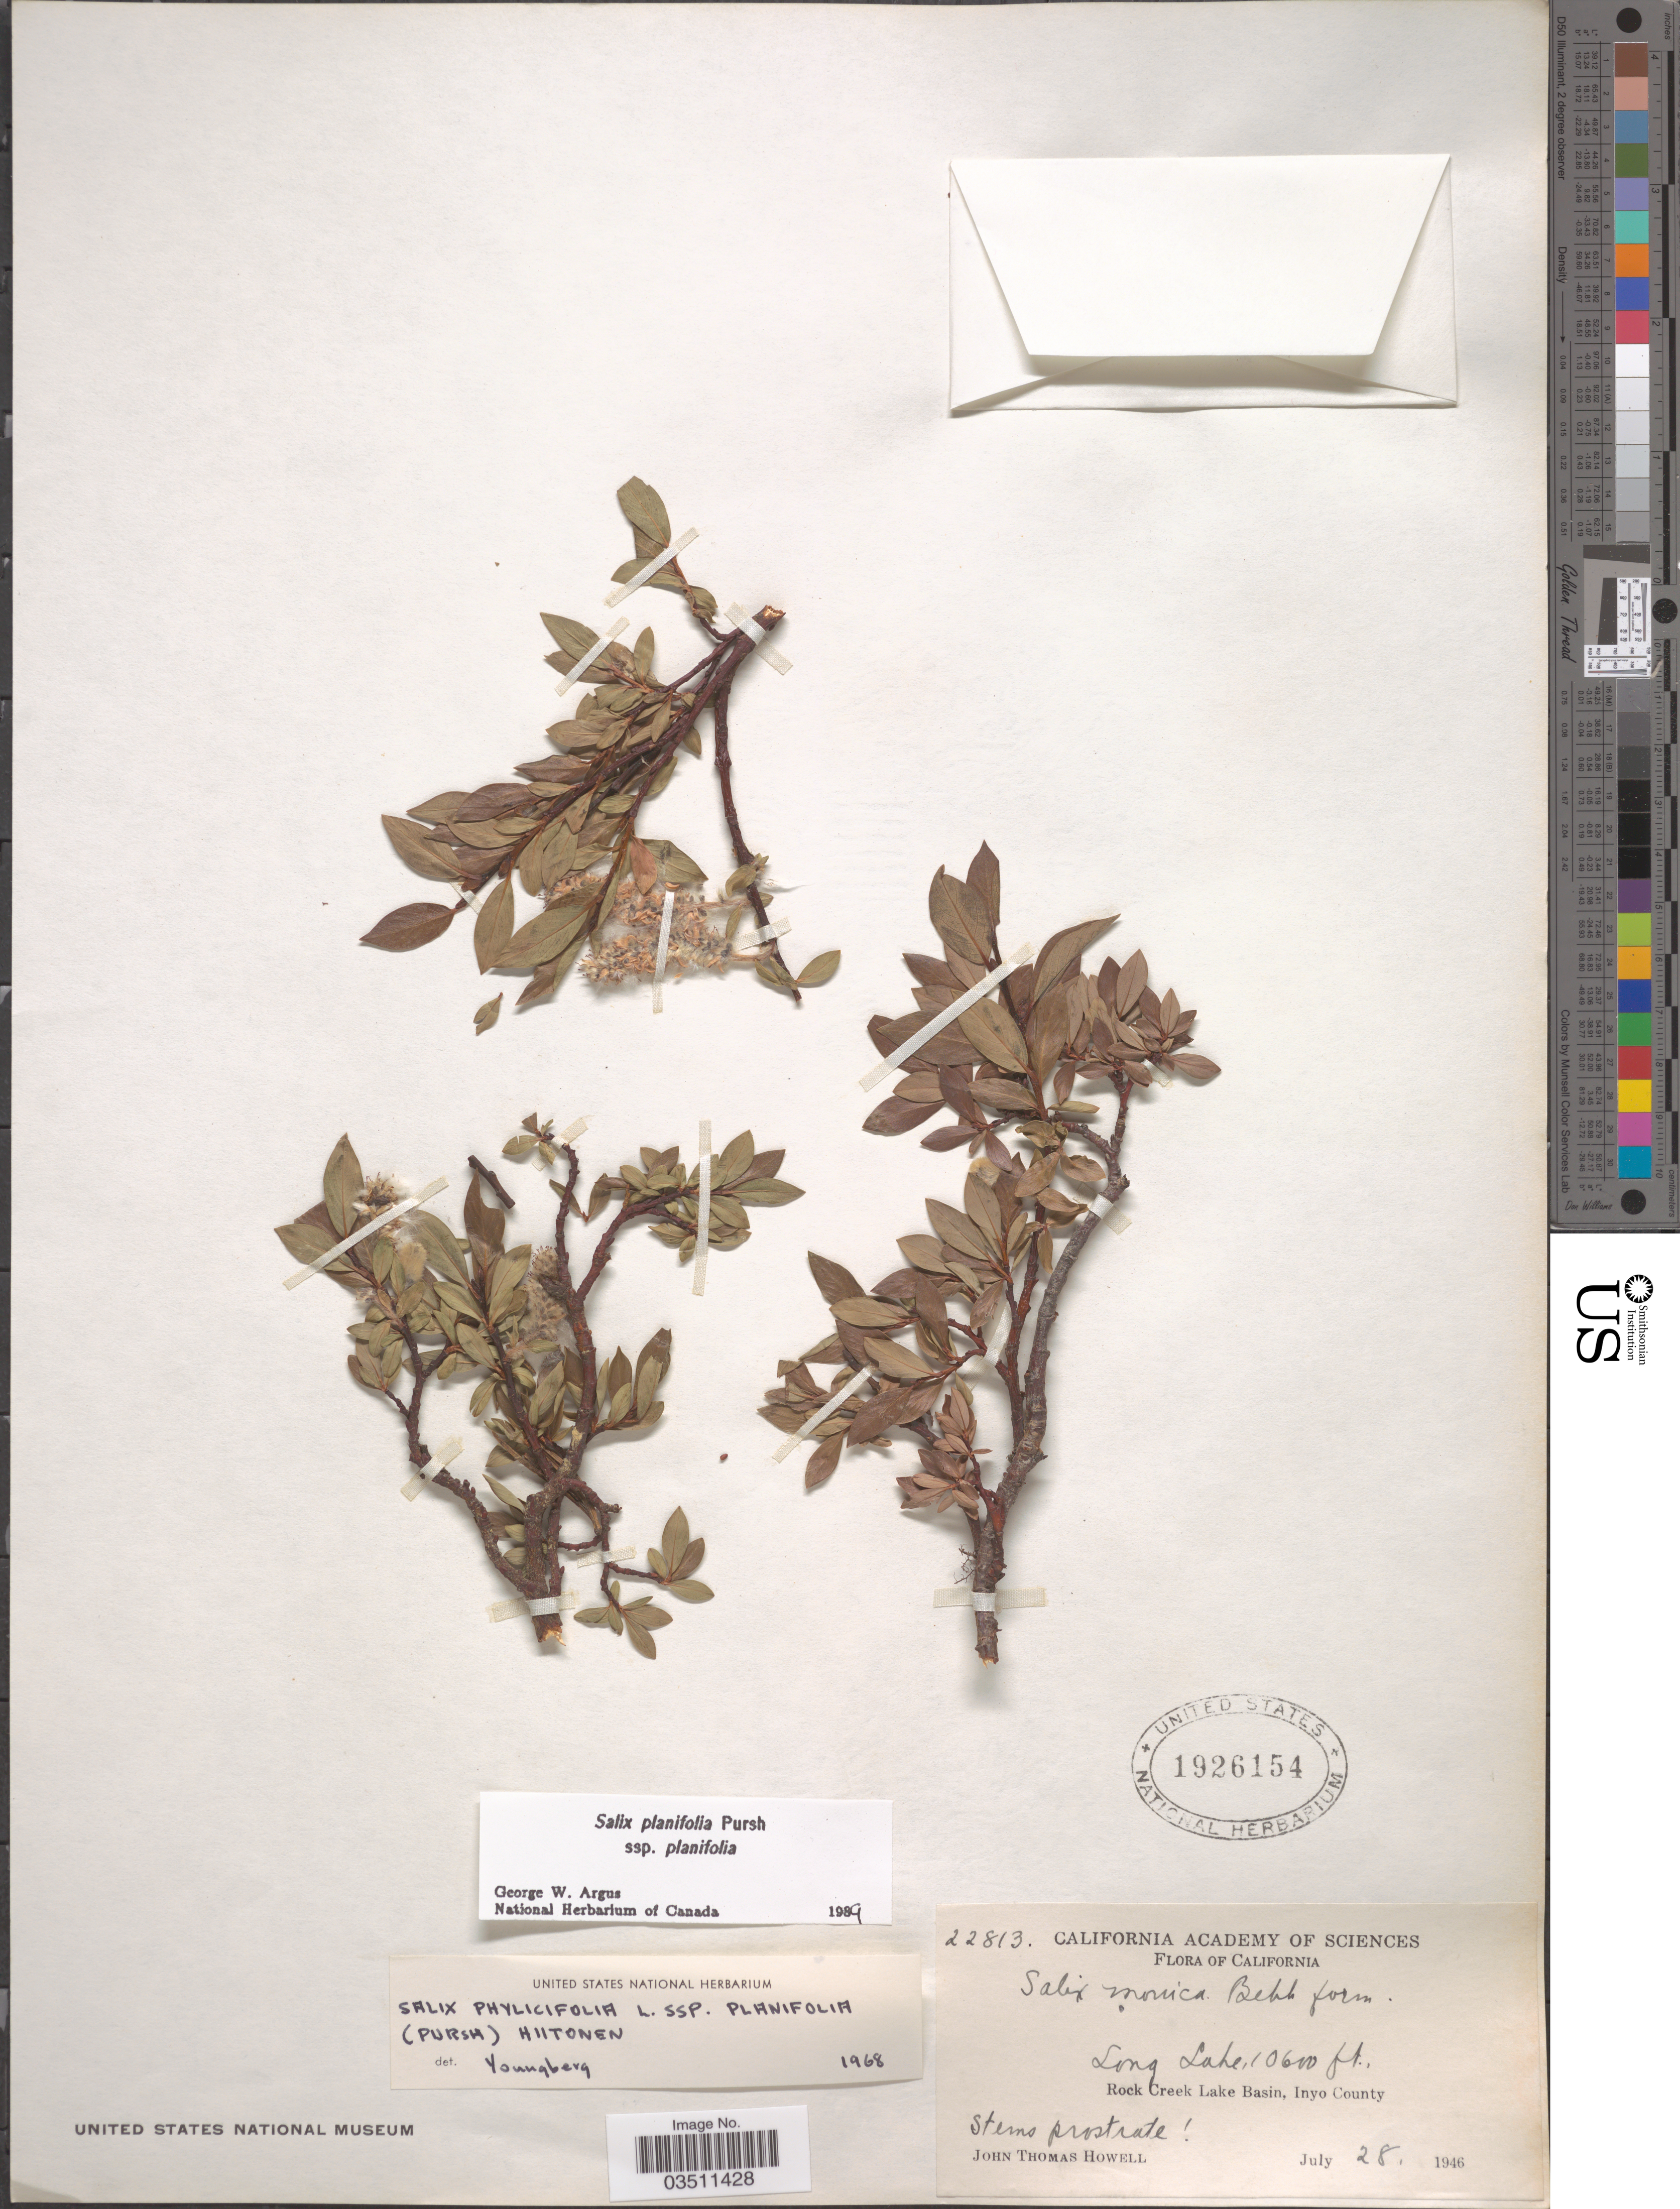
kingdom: Plantae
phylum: Tracheophyta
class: Magnoliopsida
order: Malpighiales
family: Salicaceae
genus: Salix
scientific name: Salix lemmonii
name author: Bebb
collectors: J. T. Howell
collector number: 22813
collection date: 1946-07-28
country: United States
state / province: California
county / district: Inyo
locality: Long Lake, Rock Creek Lake Basin, Inyo County.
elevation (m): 3231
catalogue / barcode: US 1926154